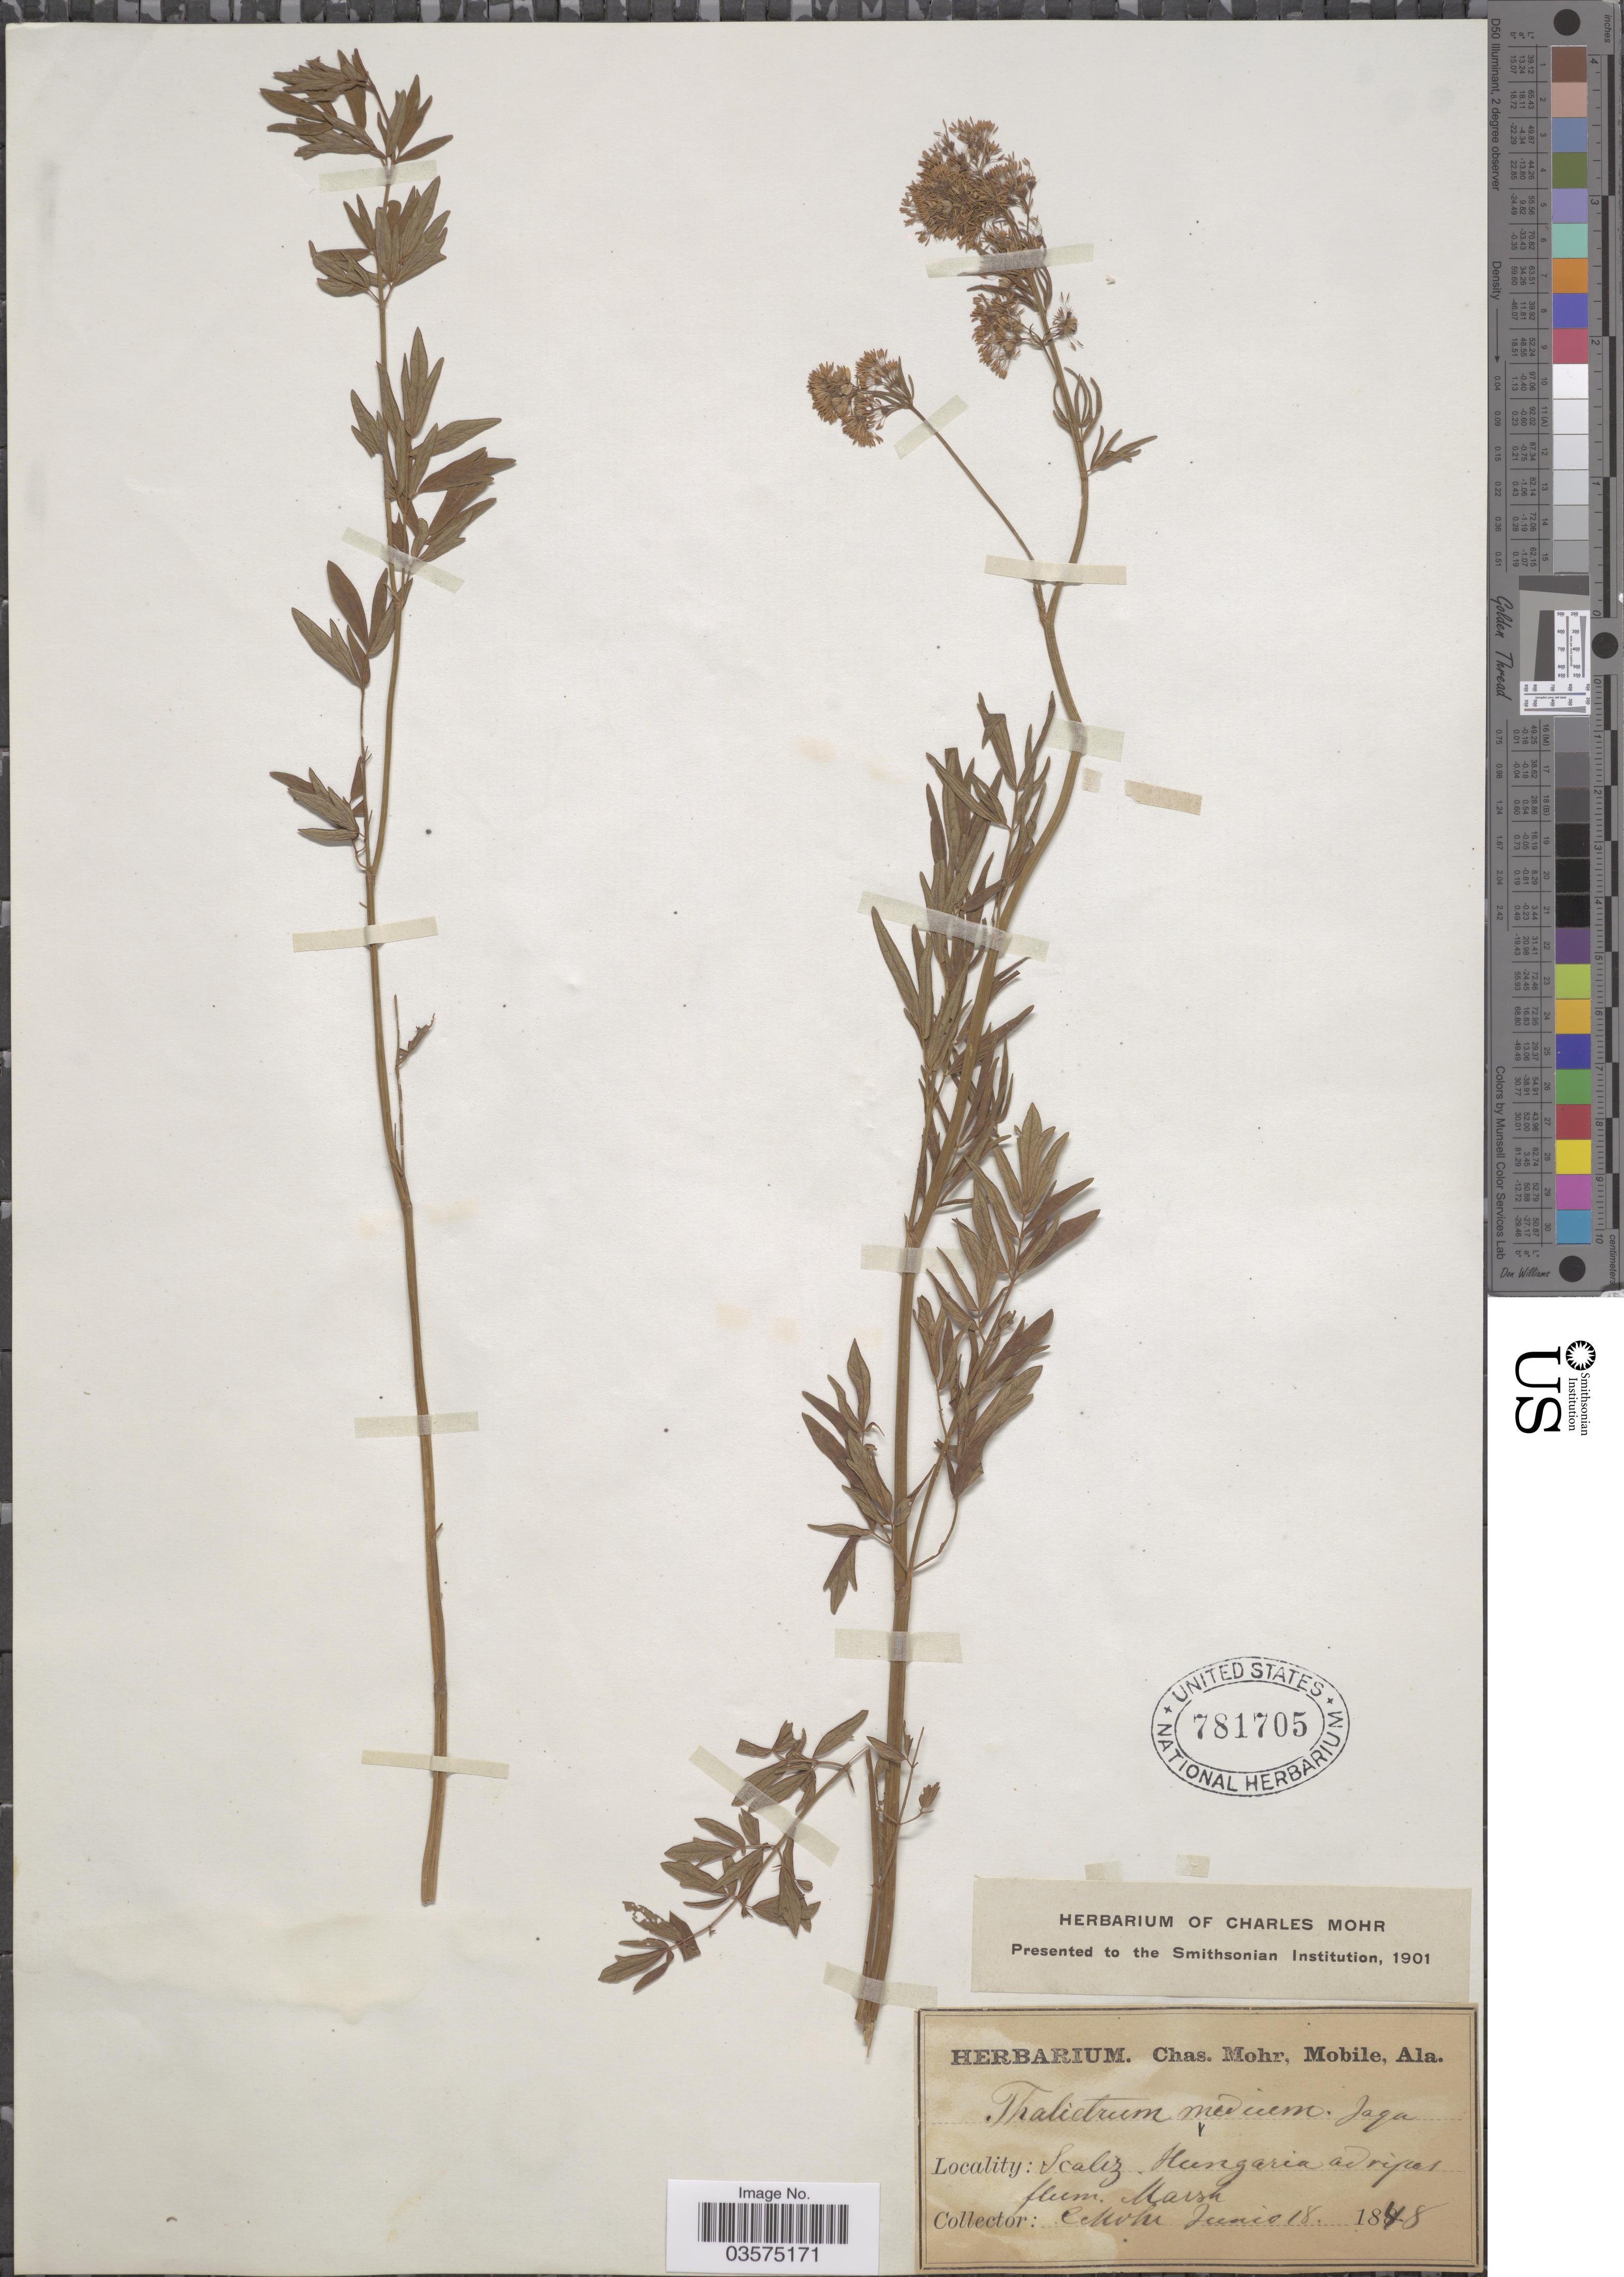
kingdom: Plantae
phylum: Tracheophyta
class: Magnoliopsida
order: Ranunculales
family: Ranunculaceae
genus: Thalictrum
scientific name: Thalictrum medium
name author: Jacq.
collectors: Mohr, C. T. (herbarium)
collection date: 1848-06-18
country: Hungary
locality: Scalez. Hungaria ad ripas flum. Marsh.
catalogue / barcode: US 781705